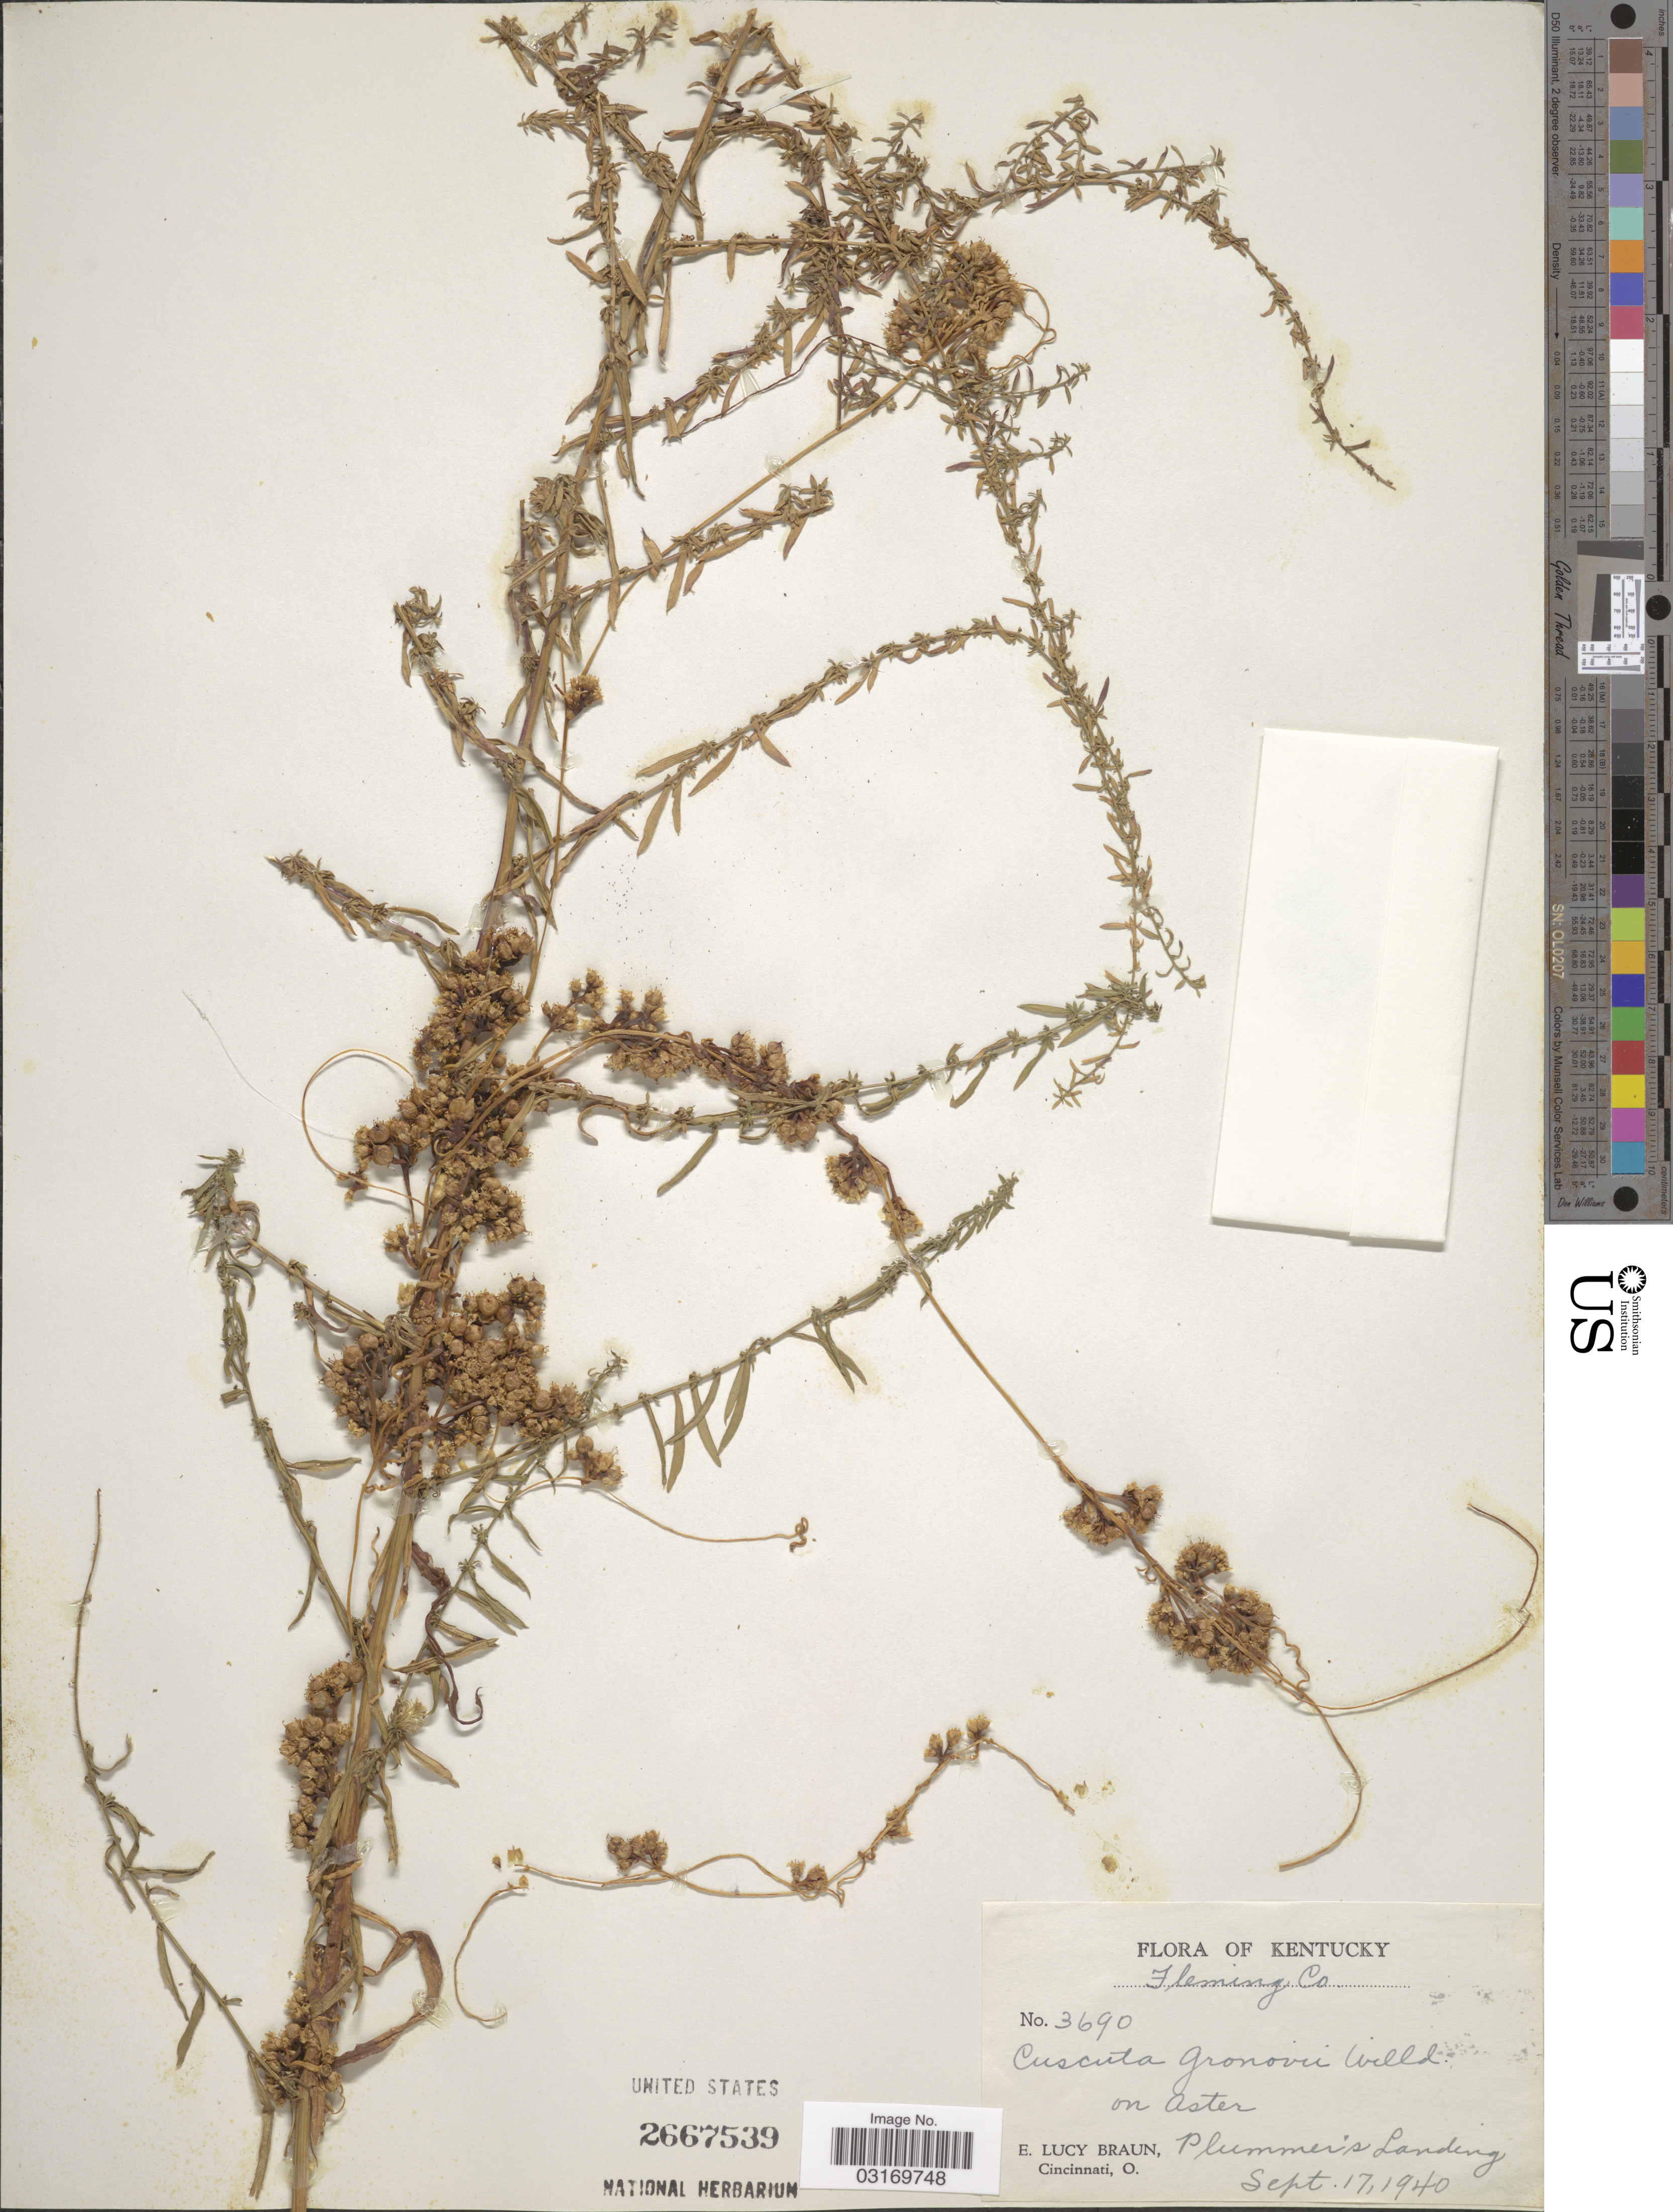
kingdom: Plantae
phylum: Tracheophyta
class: Magnoliopsida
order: Solanales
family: Convolvulaceae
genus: Cuscuta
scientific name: Cuscuta gronovii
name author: Willd. ex Schult.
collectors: E. L. Braun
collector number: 3690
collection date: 1940-09-17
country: United States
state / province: Kentucky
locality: Fleming Co. Plummer's Landing.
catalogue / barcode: US 2667539